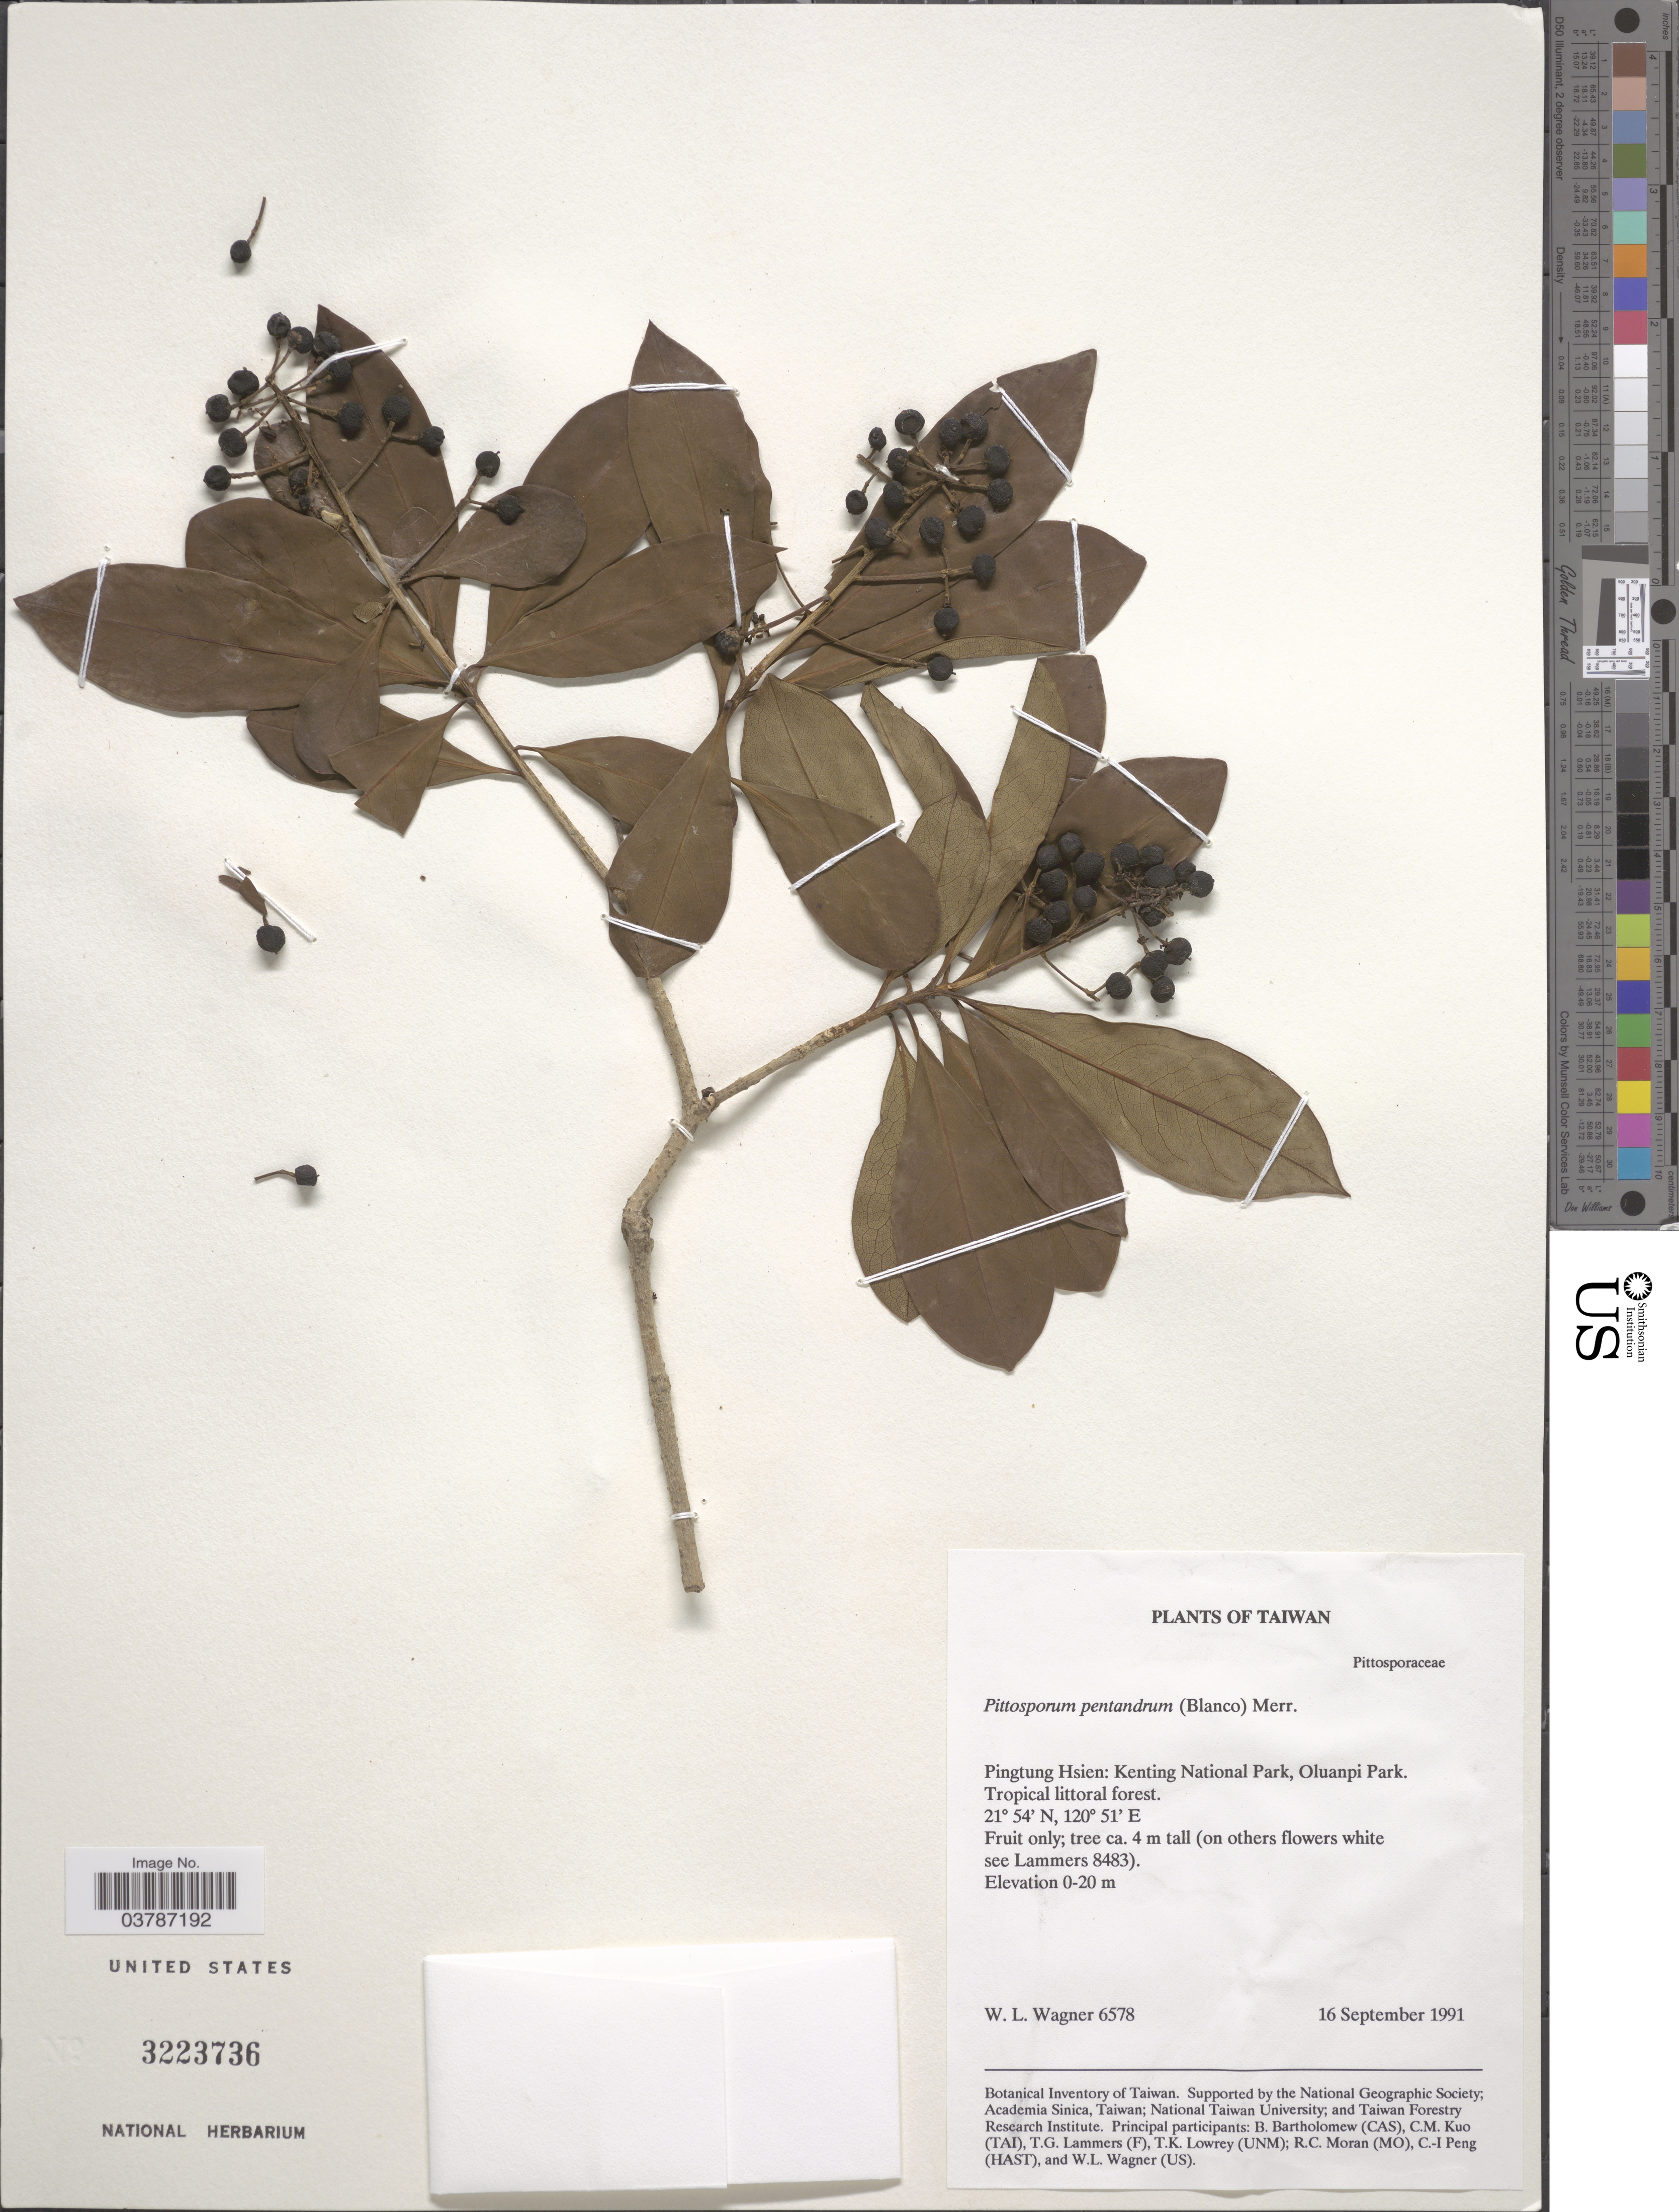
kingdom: Plantae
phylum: Tracheophyta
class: Magnoliopsida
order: Apiales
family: Pittosporaceae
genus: Pittosporum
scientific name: Pittosporum pentandrum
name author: (Blanco) Merr.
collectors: W. L. Wagner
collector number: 6578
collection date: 1991-09-16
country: Taiwan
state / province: Pingtung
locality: Pingtung Hsien: Kenting National Park, Oluanpi Park.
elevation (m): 0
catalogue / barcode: US 3223736